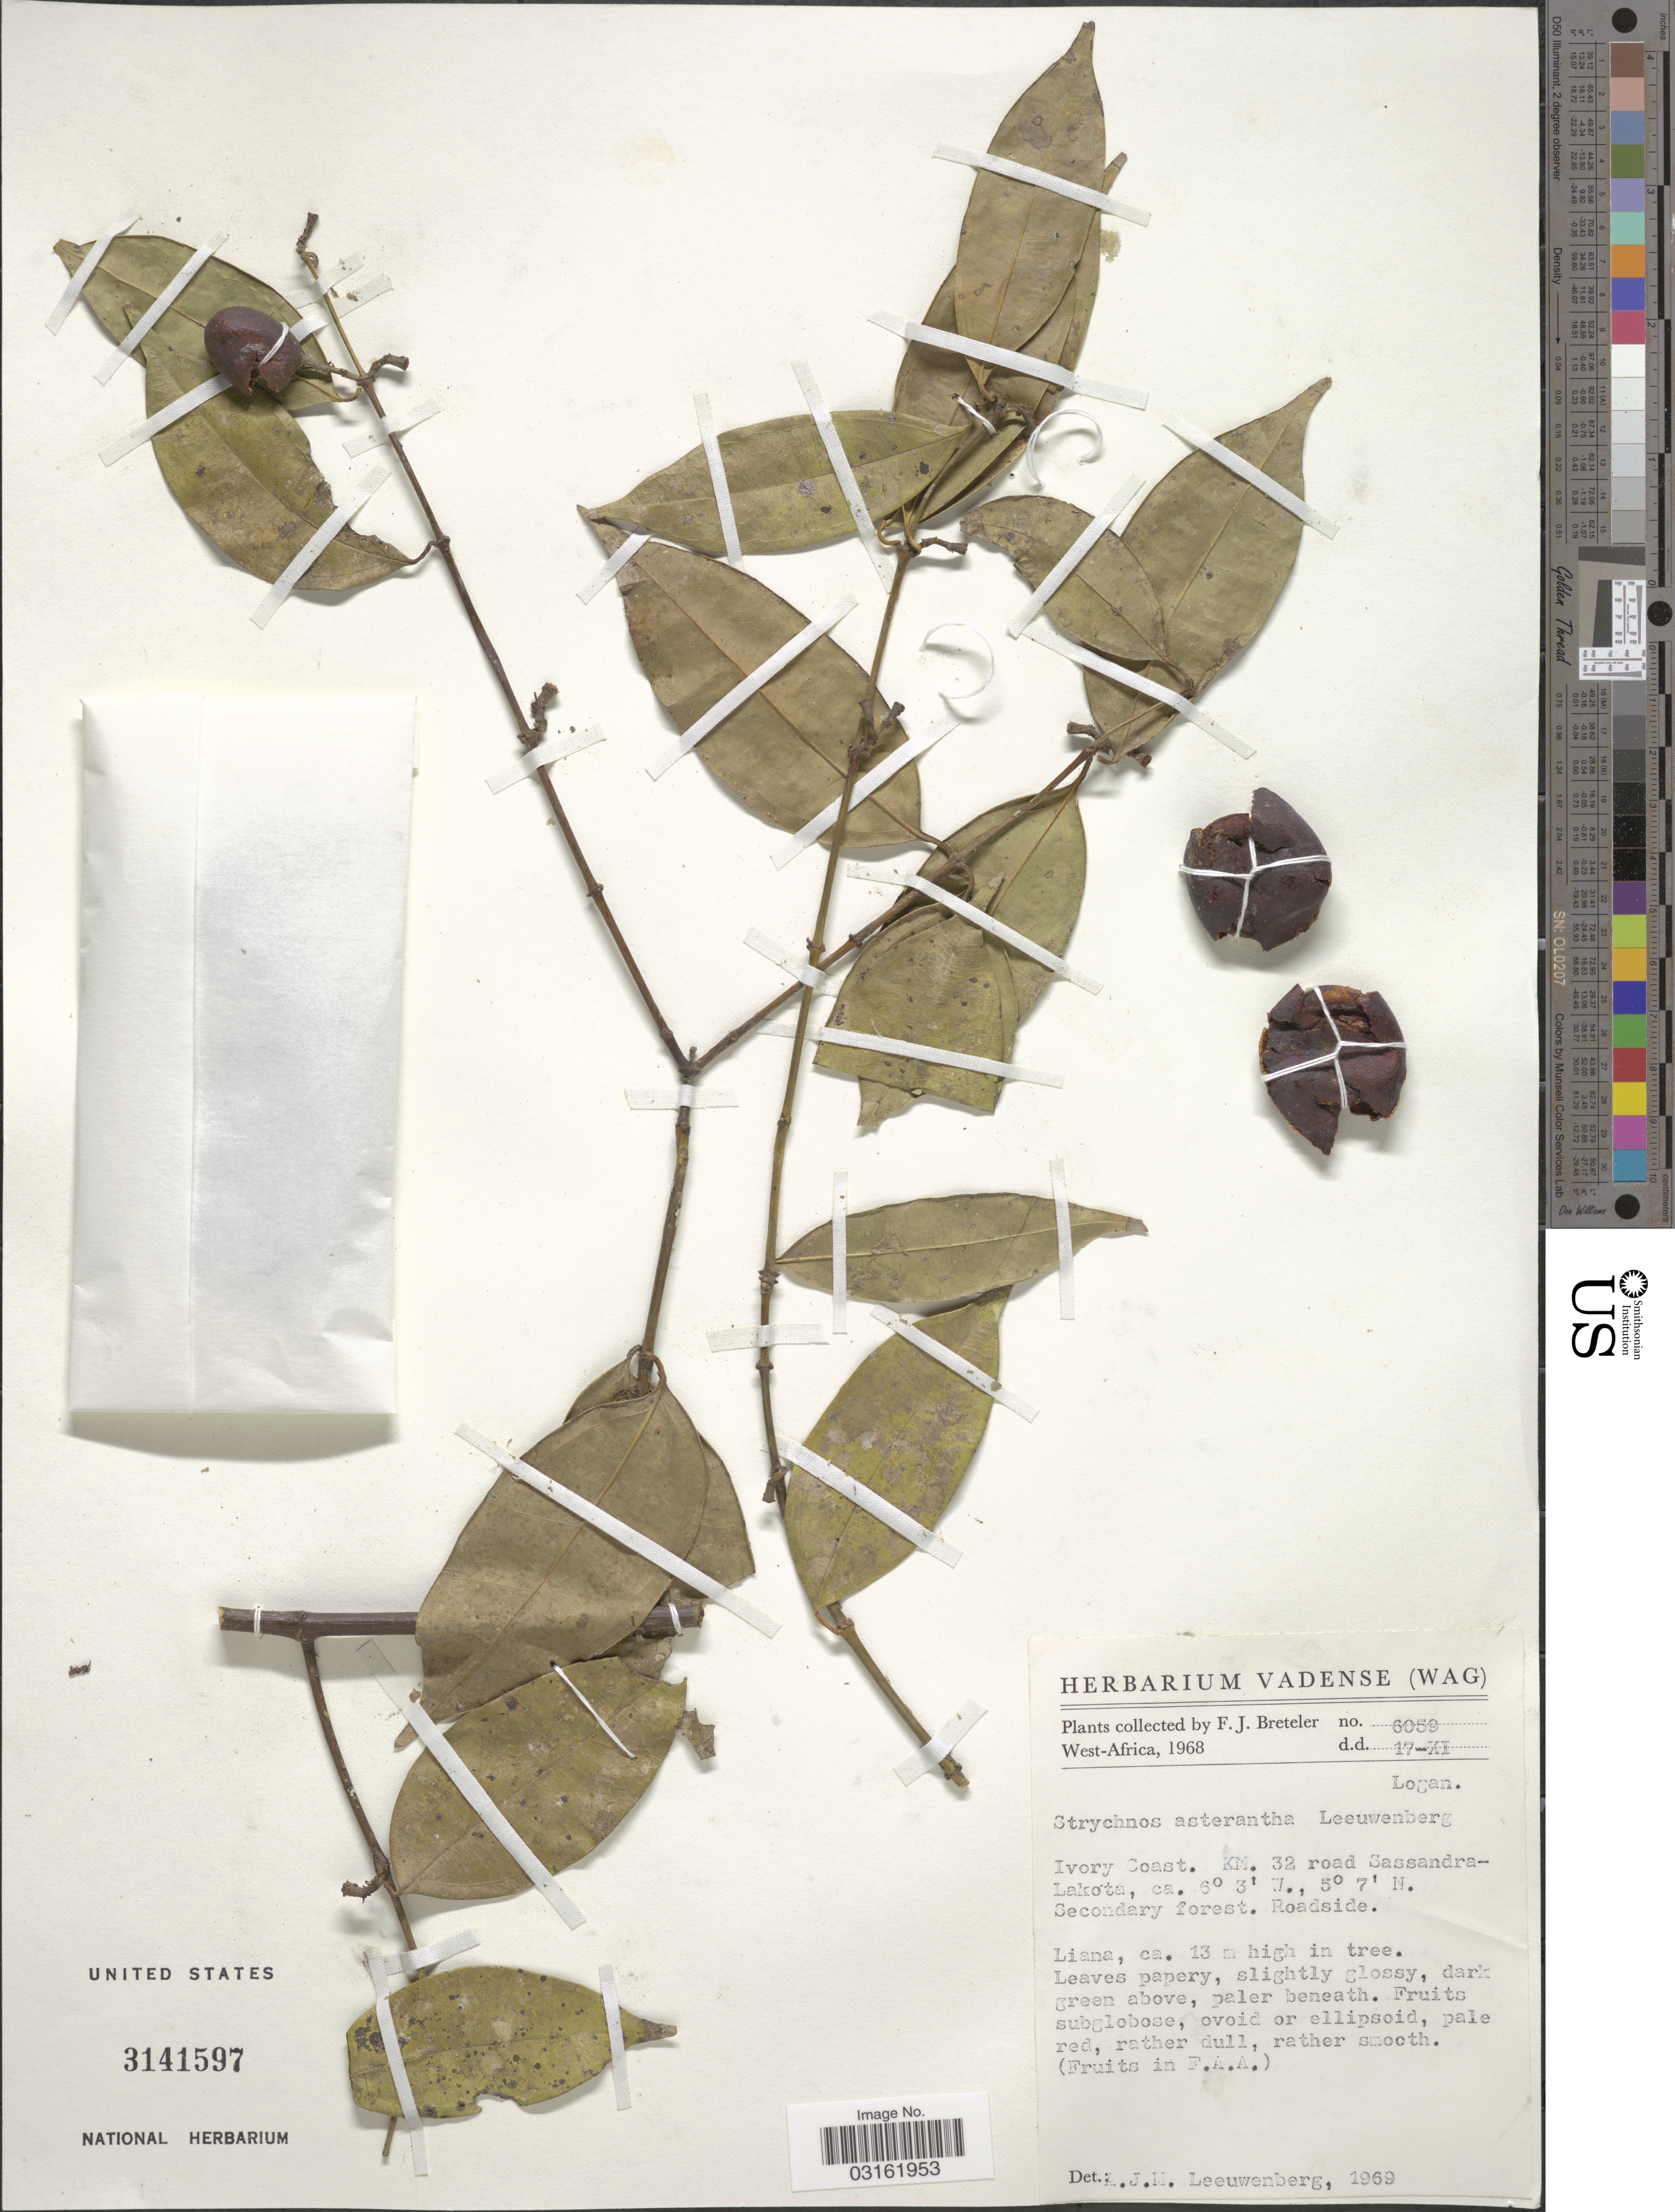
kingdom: Plantae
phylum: Tracheophyta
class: Magnoliopsida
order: Gentianales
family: Loganiaceae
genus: Strychnos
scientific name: Strychnos asterantha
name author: Leeuwenb.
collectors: F. J. Breteler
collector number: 6059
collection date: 1968-11-17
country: Ivory Coast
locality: West-Africa. KM. 32 road Sassandra-Lakota.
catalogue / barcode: US 3141597